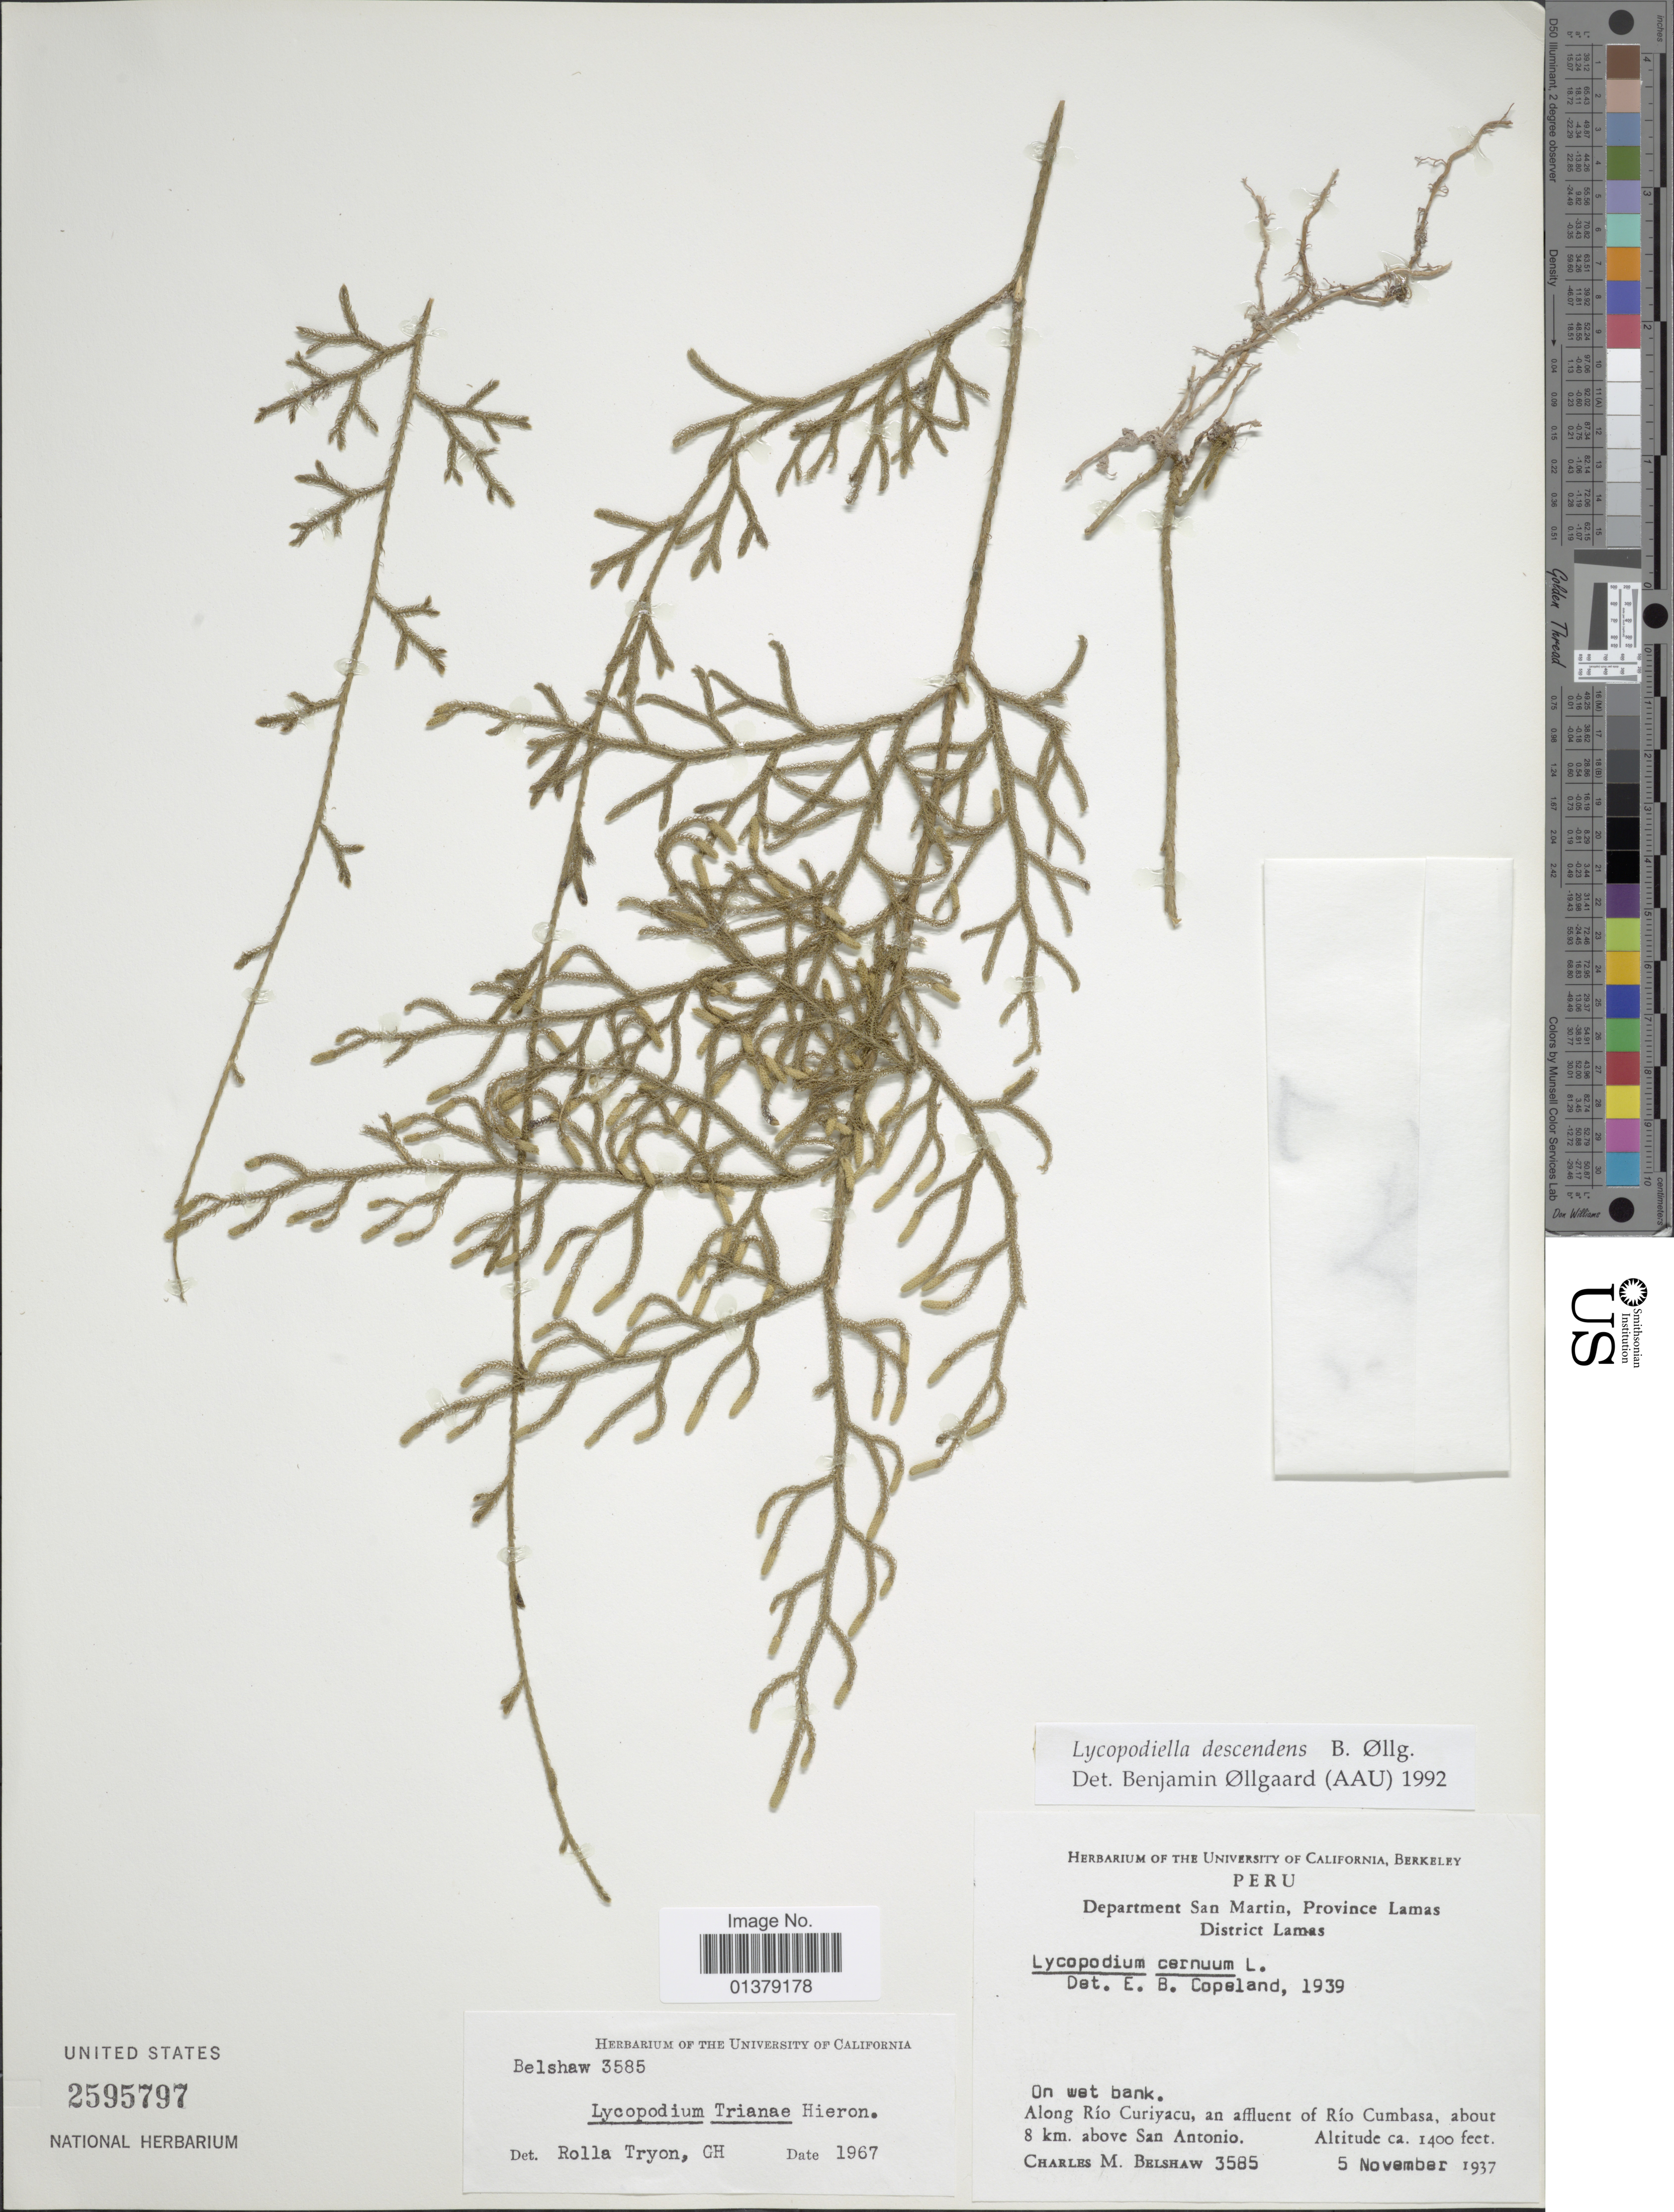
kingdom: Plantae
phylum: Tracheophyta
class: Lycopodiopsida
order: Lycopodiales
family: Lycopodiaceae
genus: Palhinhaea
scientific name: Palhinhaea descendens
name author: (B. Øllg.) Holub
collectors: C. Shaw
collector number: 3585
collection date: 1937-11-05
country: Peru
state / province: San Martín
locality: Province Lamas, District Lamas, on wet bank, Along Rio Curiyacu, an affluent of Rio Cumbasa, about 8km above san Antonio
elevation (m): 427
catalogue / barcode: US 2595797